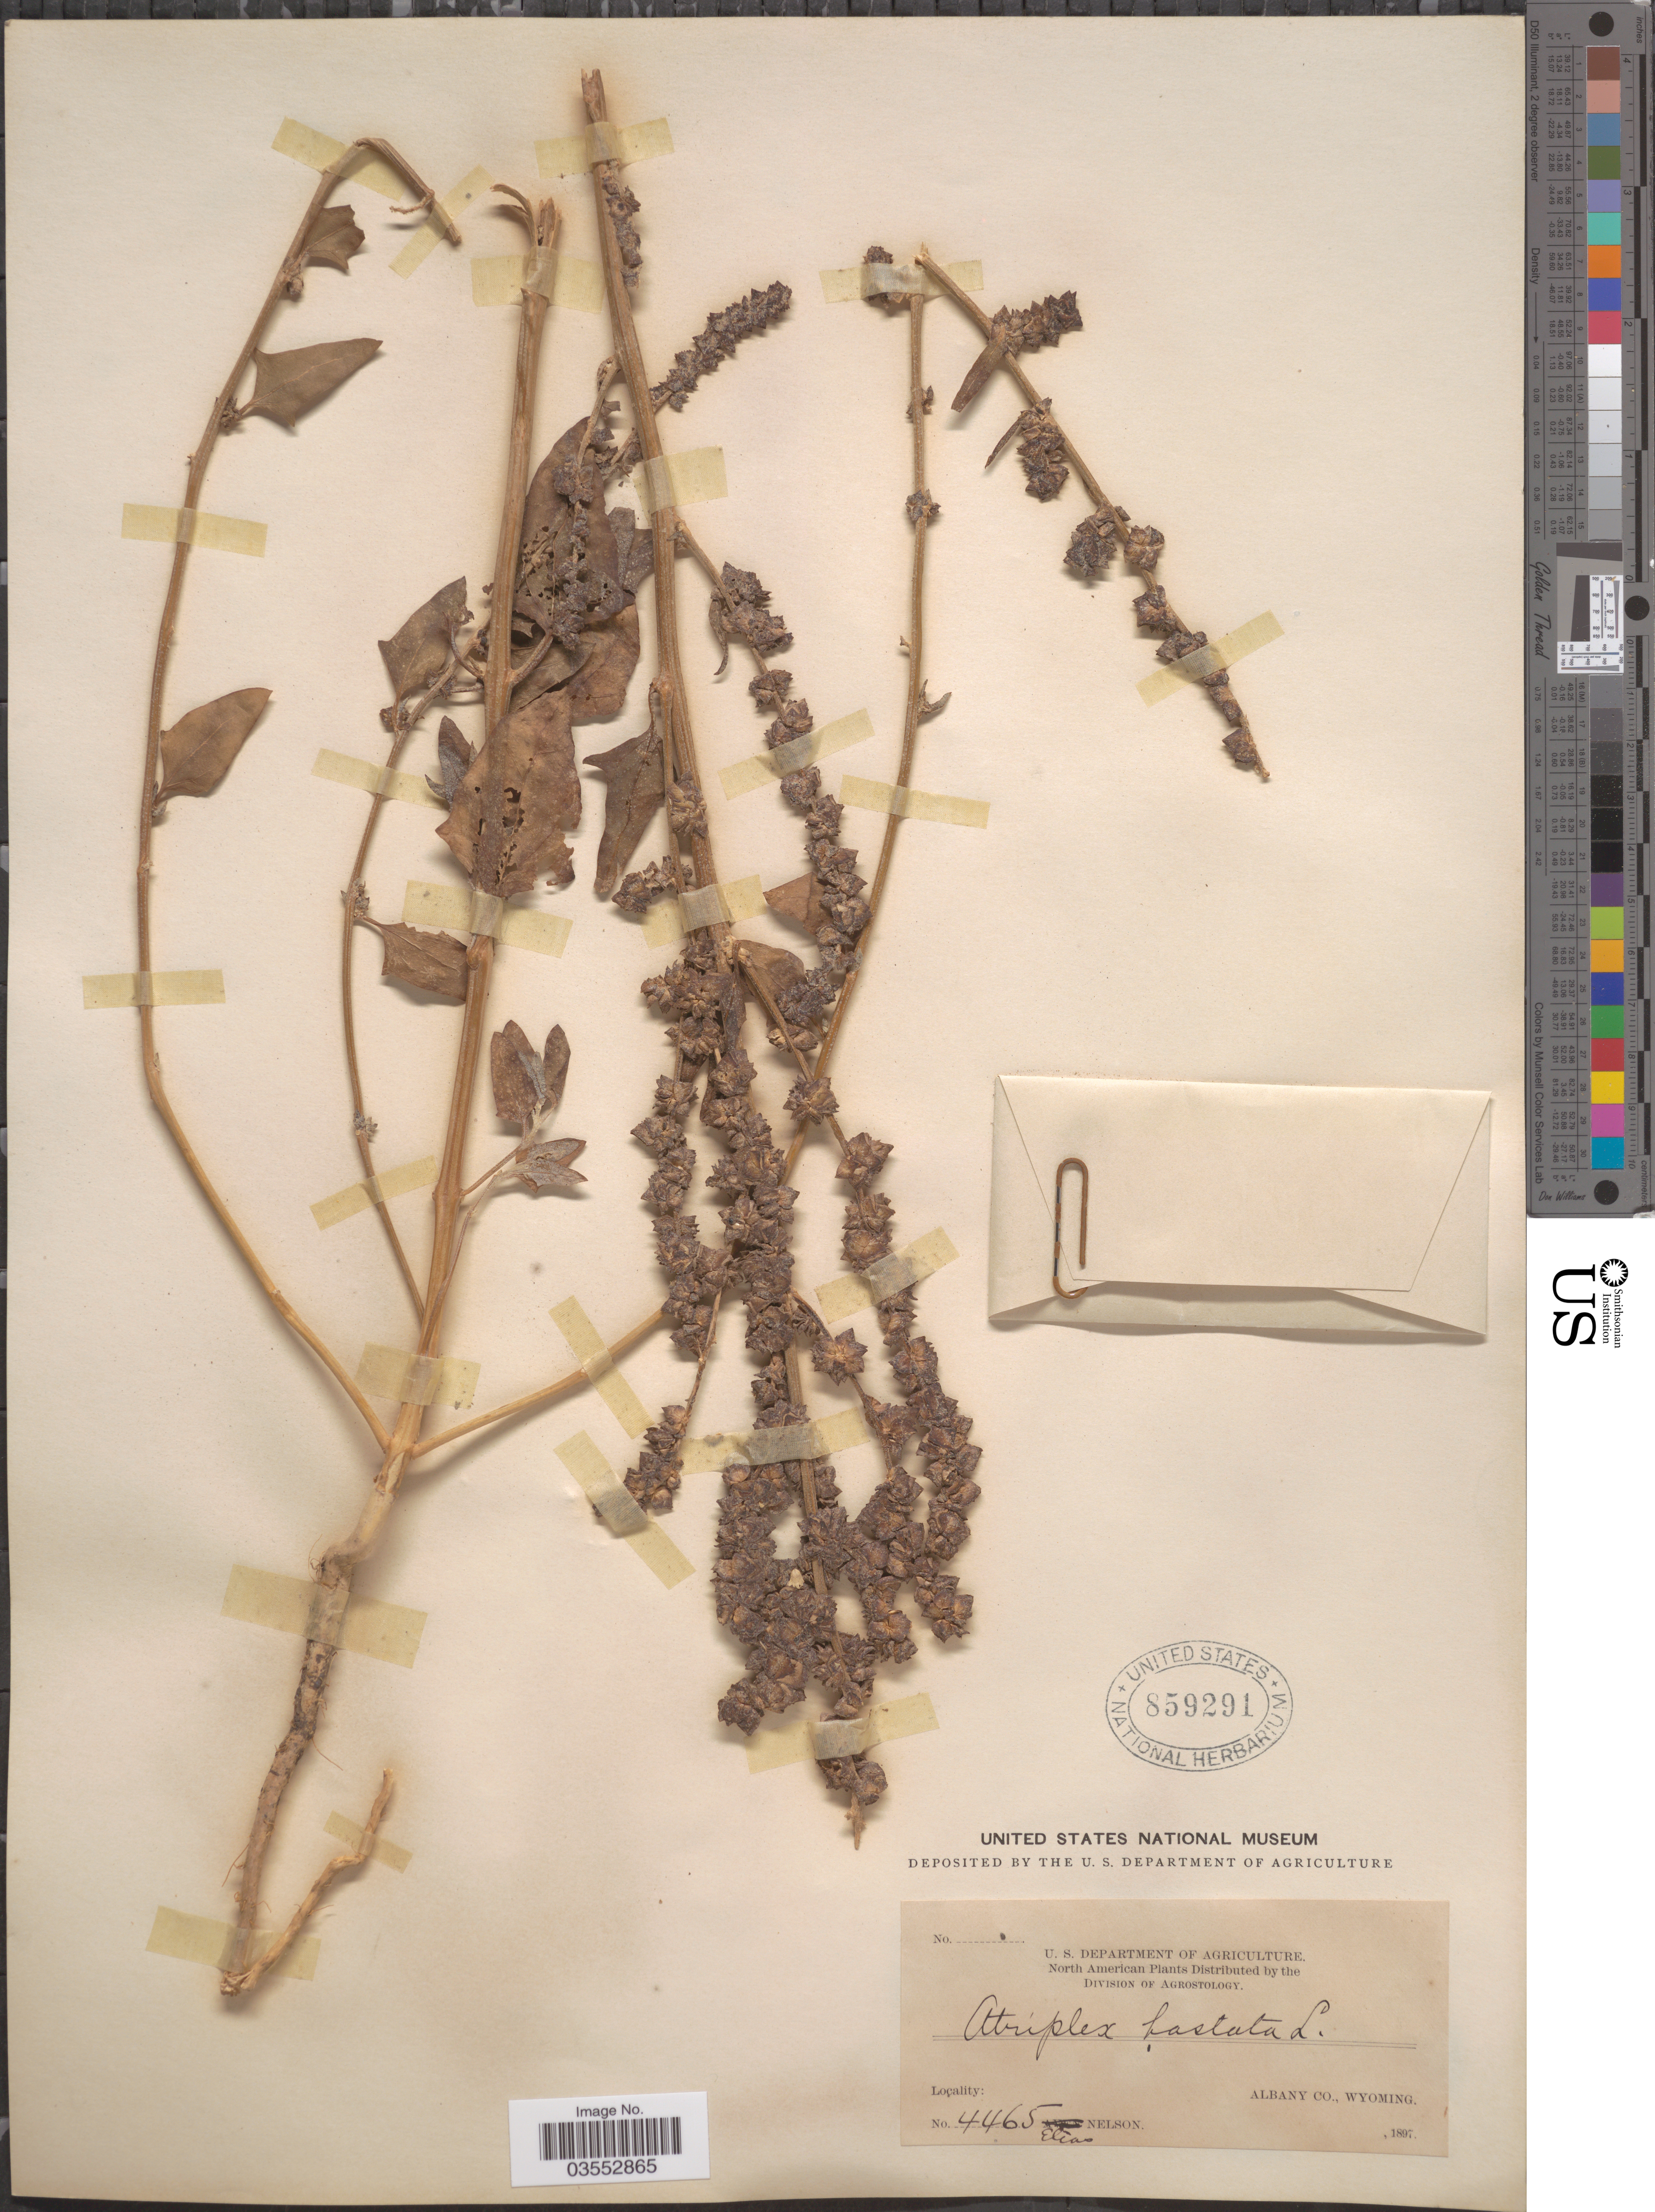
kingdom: Plantae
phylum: Tracheophyta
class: Magnoliopsida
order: Caryophyllales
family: Amaranthaceae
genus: Atriplex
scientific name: Atriplex subspicata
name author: (Nutt.) Rydb.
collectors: E. Nelson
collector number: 4465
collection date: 1897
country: United States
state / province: Wyoming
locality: Albany Co.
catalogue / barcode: US 859291